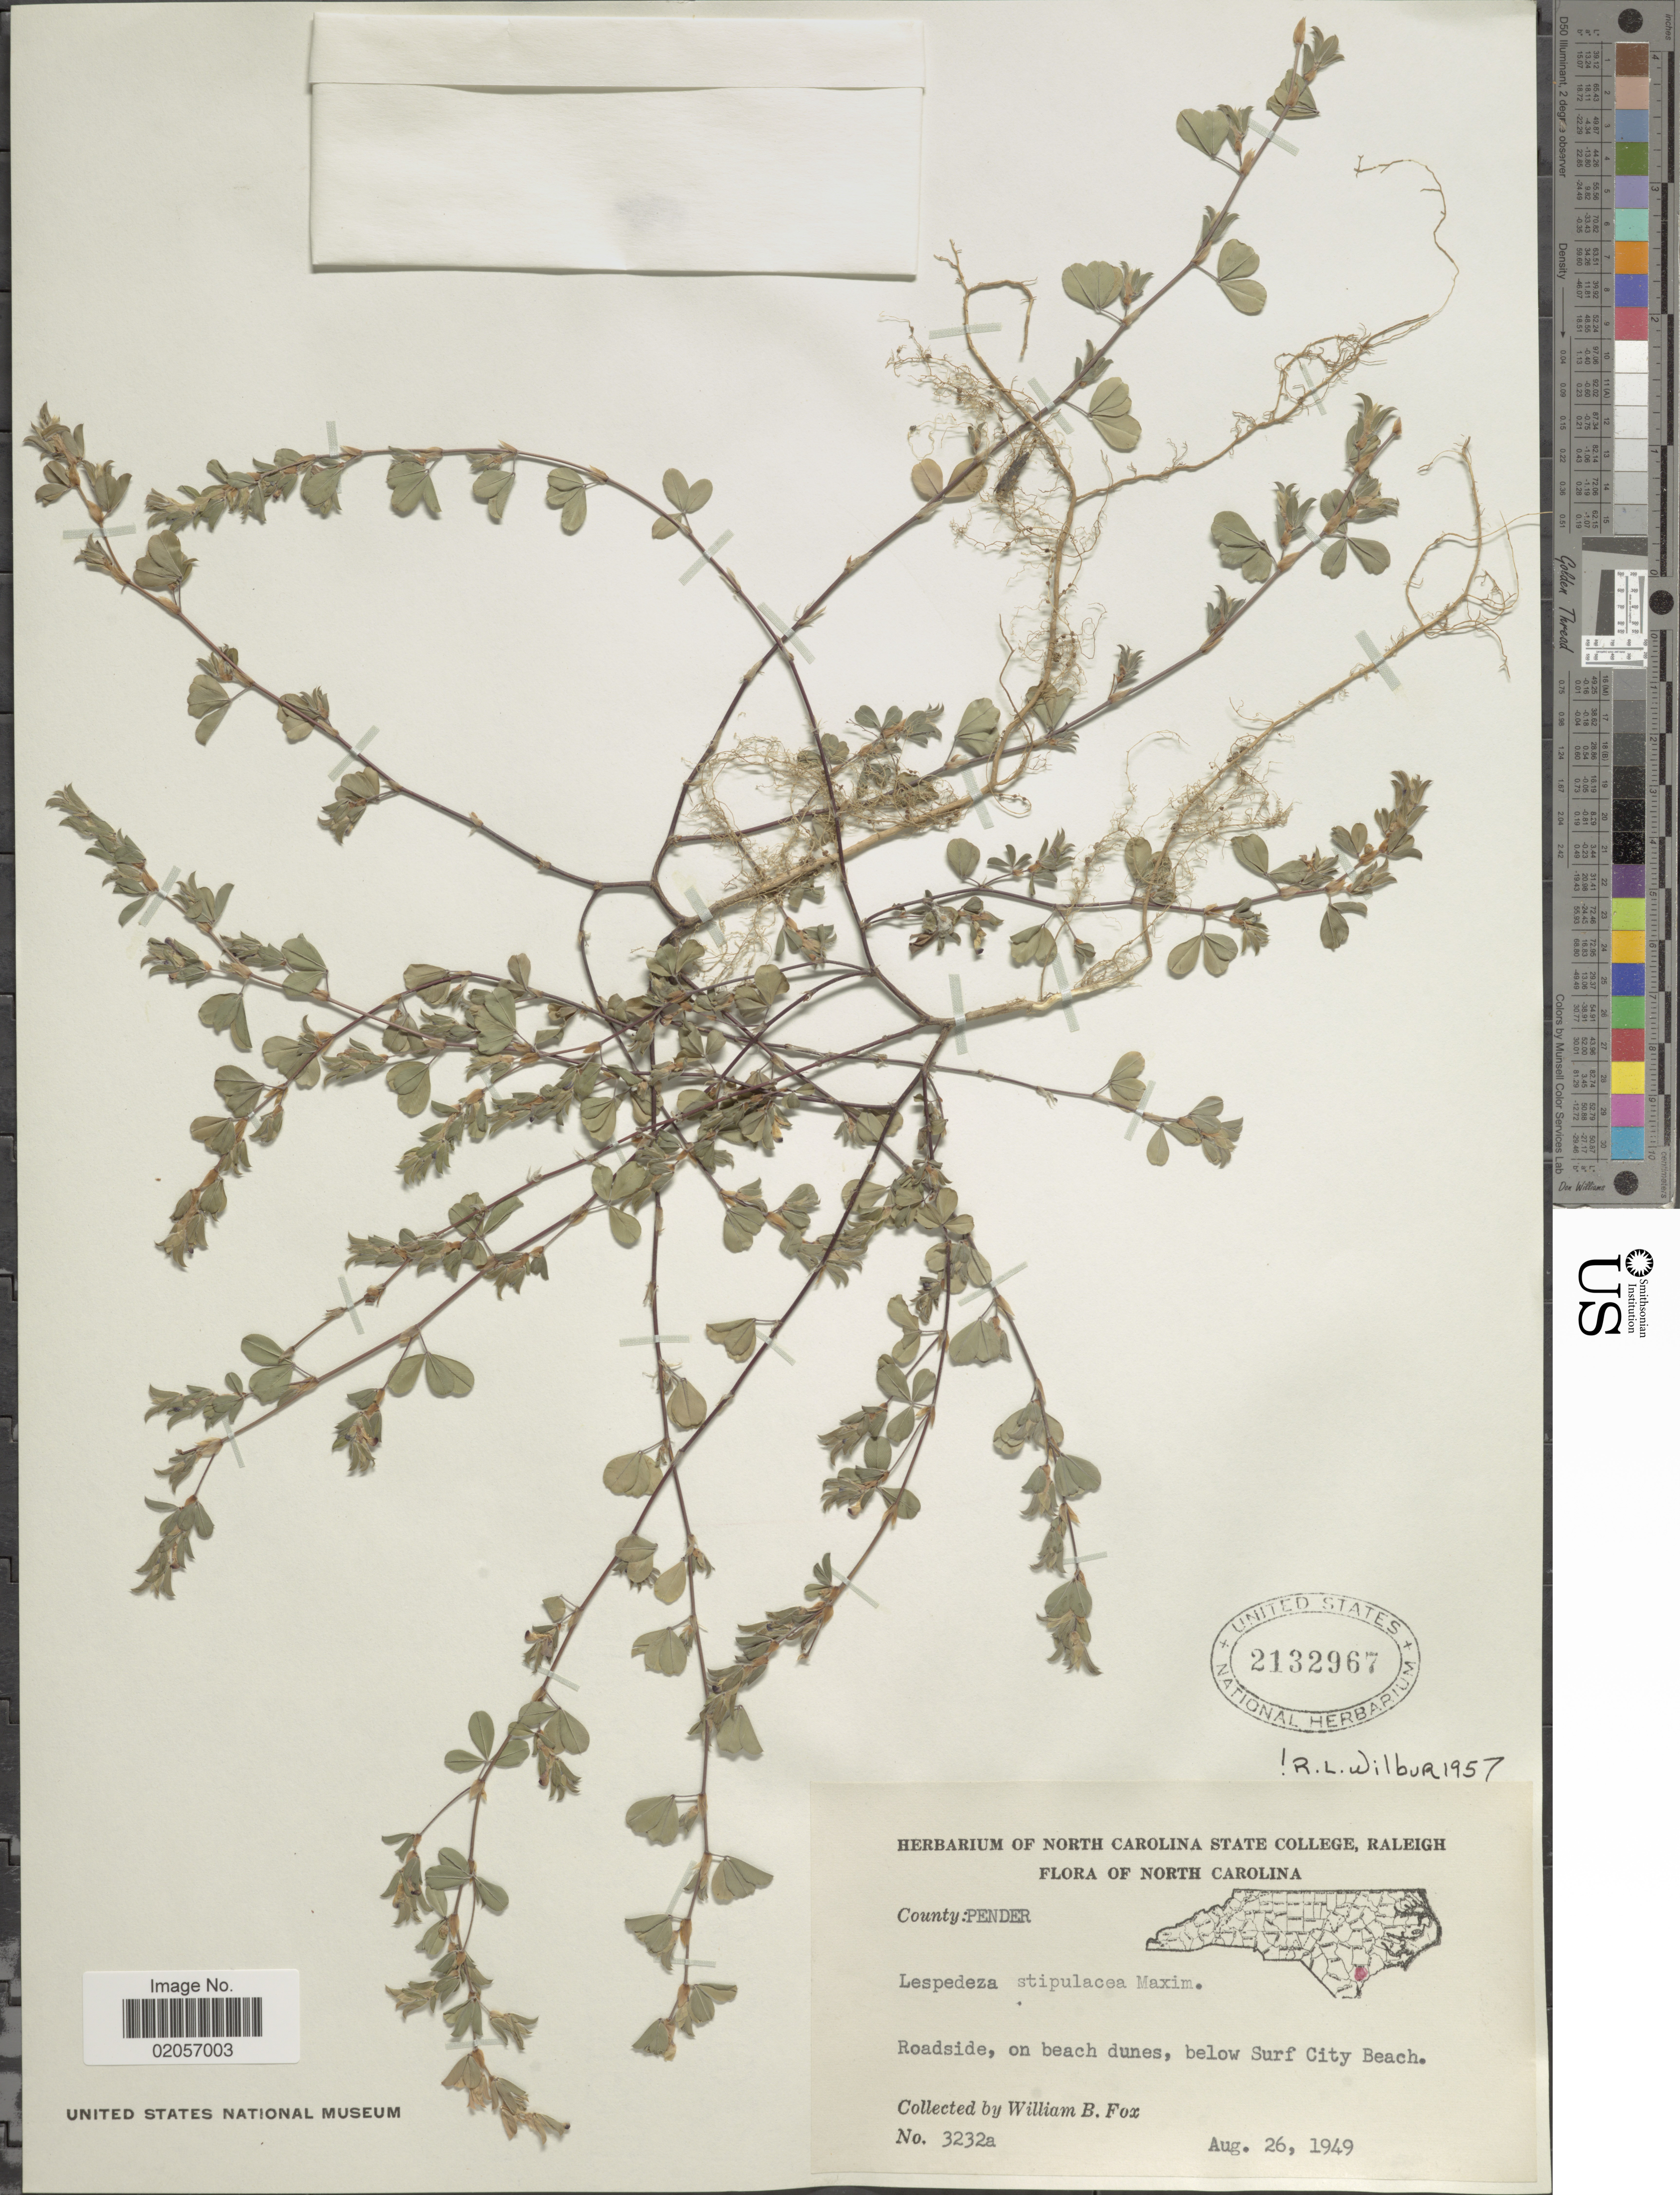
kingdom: Plantae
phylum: Tracheophyta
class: Magnoliopsida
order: Fabales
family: Fabaceae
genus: Kummerowia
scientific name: Kummerowia stipulacea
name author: (Maxim.) Makino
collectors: W. B. Fox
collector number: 3232A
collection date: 1949-08-26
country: United States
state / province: North Carolina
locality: County: Pender. Roadside, on beach dunes, below Surf City Beach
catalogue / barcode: US 2132967